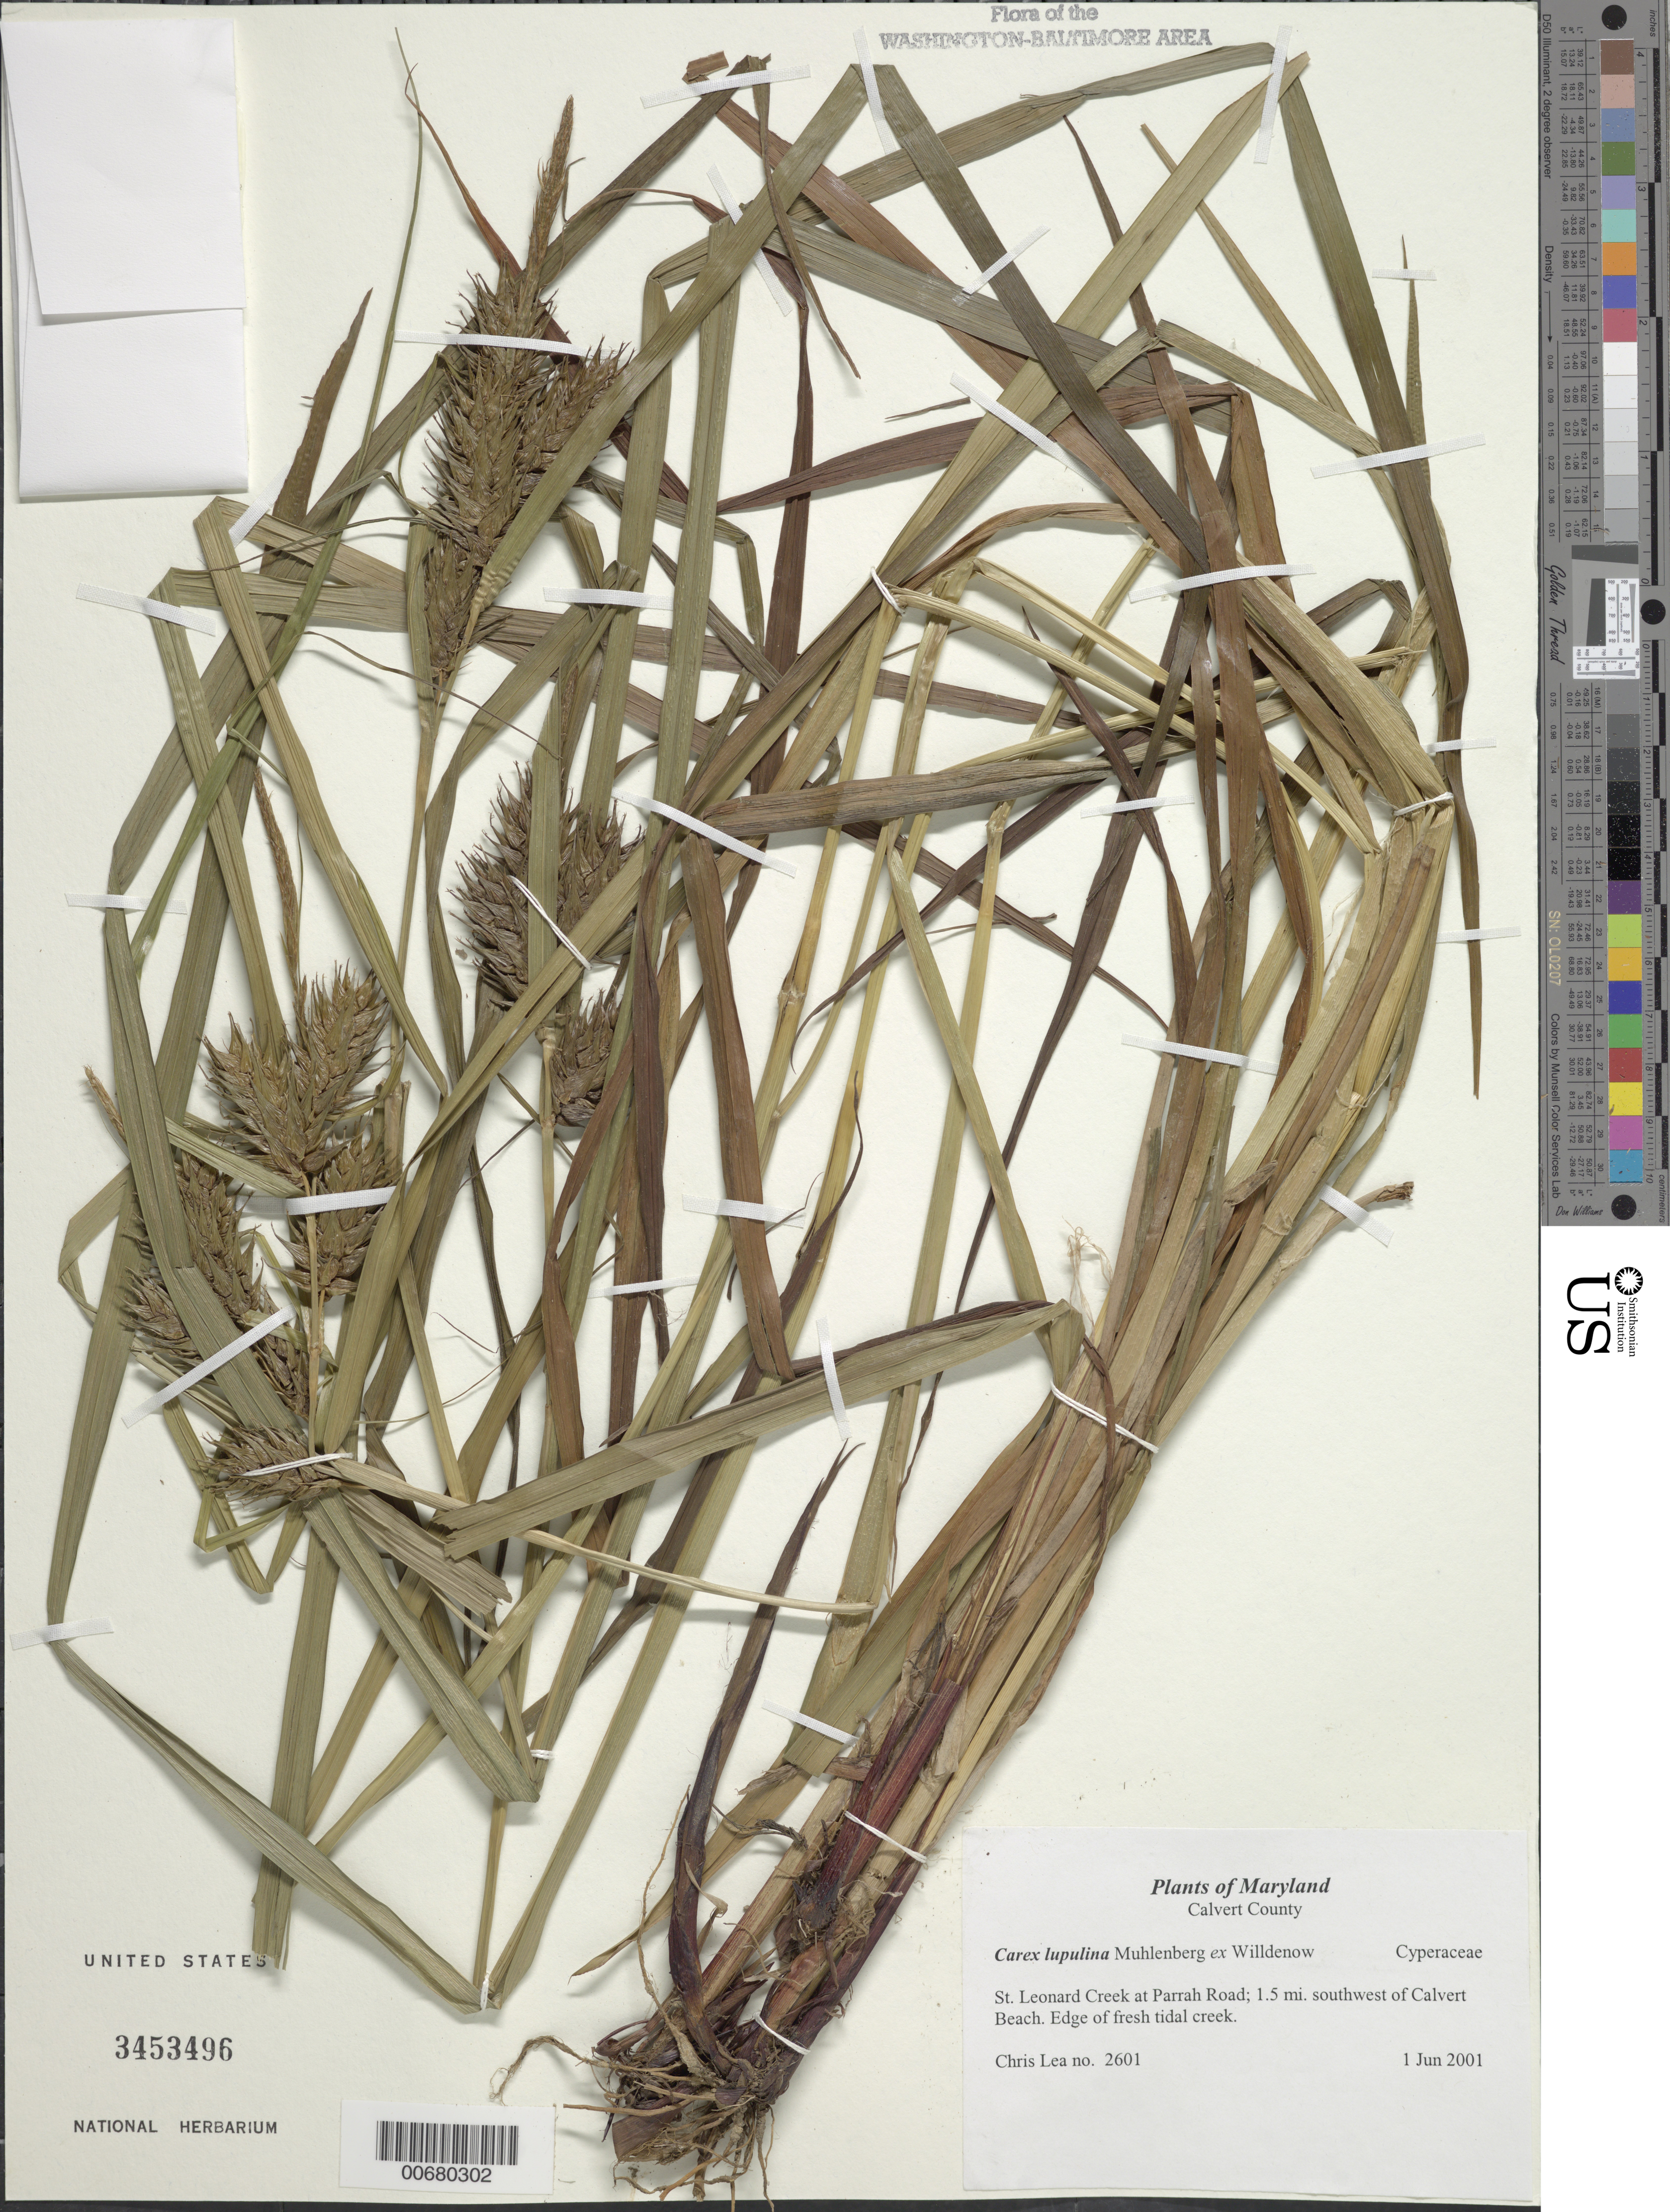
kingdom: Plantae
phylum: Tracheophyta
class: Liliopsida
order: Poales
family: Cyperaceae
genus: Carex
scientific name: Carex lupulina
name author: Muhl. ex Willd.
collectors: C. Lea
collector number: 2601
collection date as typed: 01 Jun 2001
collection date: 2001-06-01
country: United States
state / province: Maryland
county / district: Calvert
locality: St. Leonard Creek at Parrah Road, 1.5 mi. southwest of Calvert Beach.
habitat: Edge of fresh tidal creek.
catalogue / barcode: US 3453496